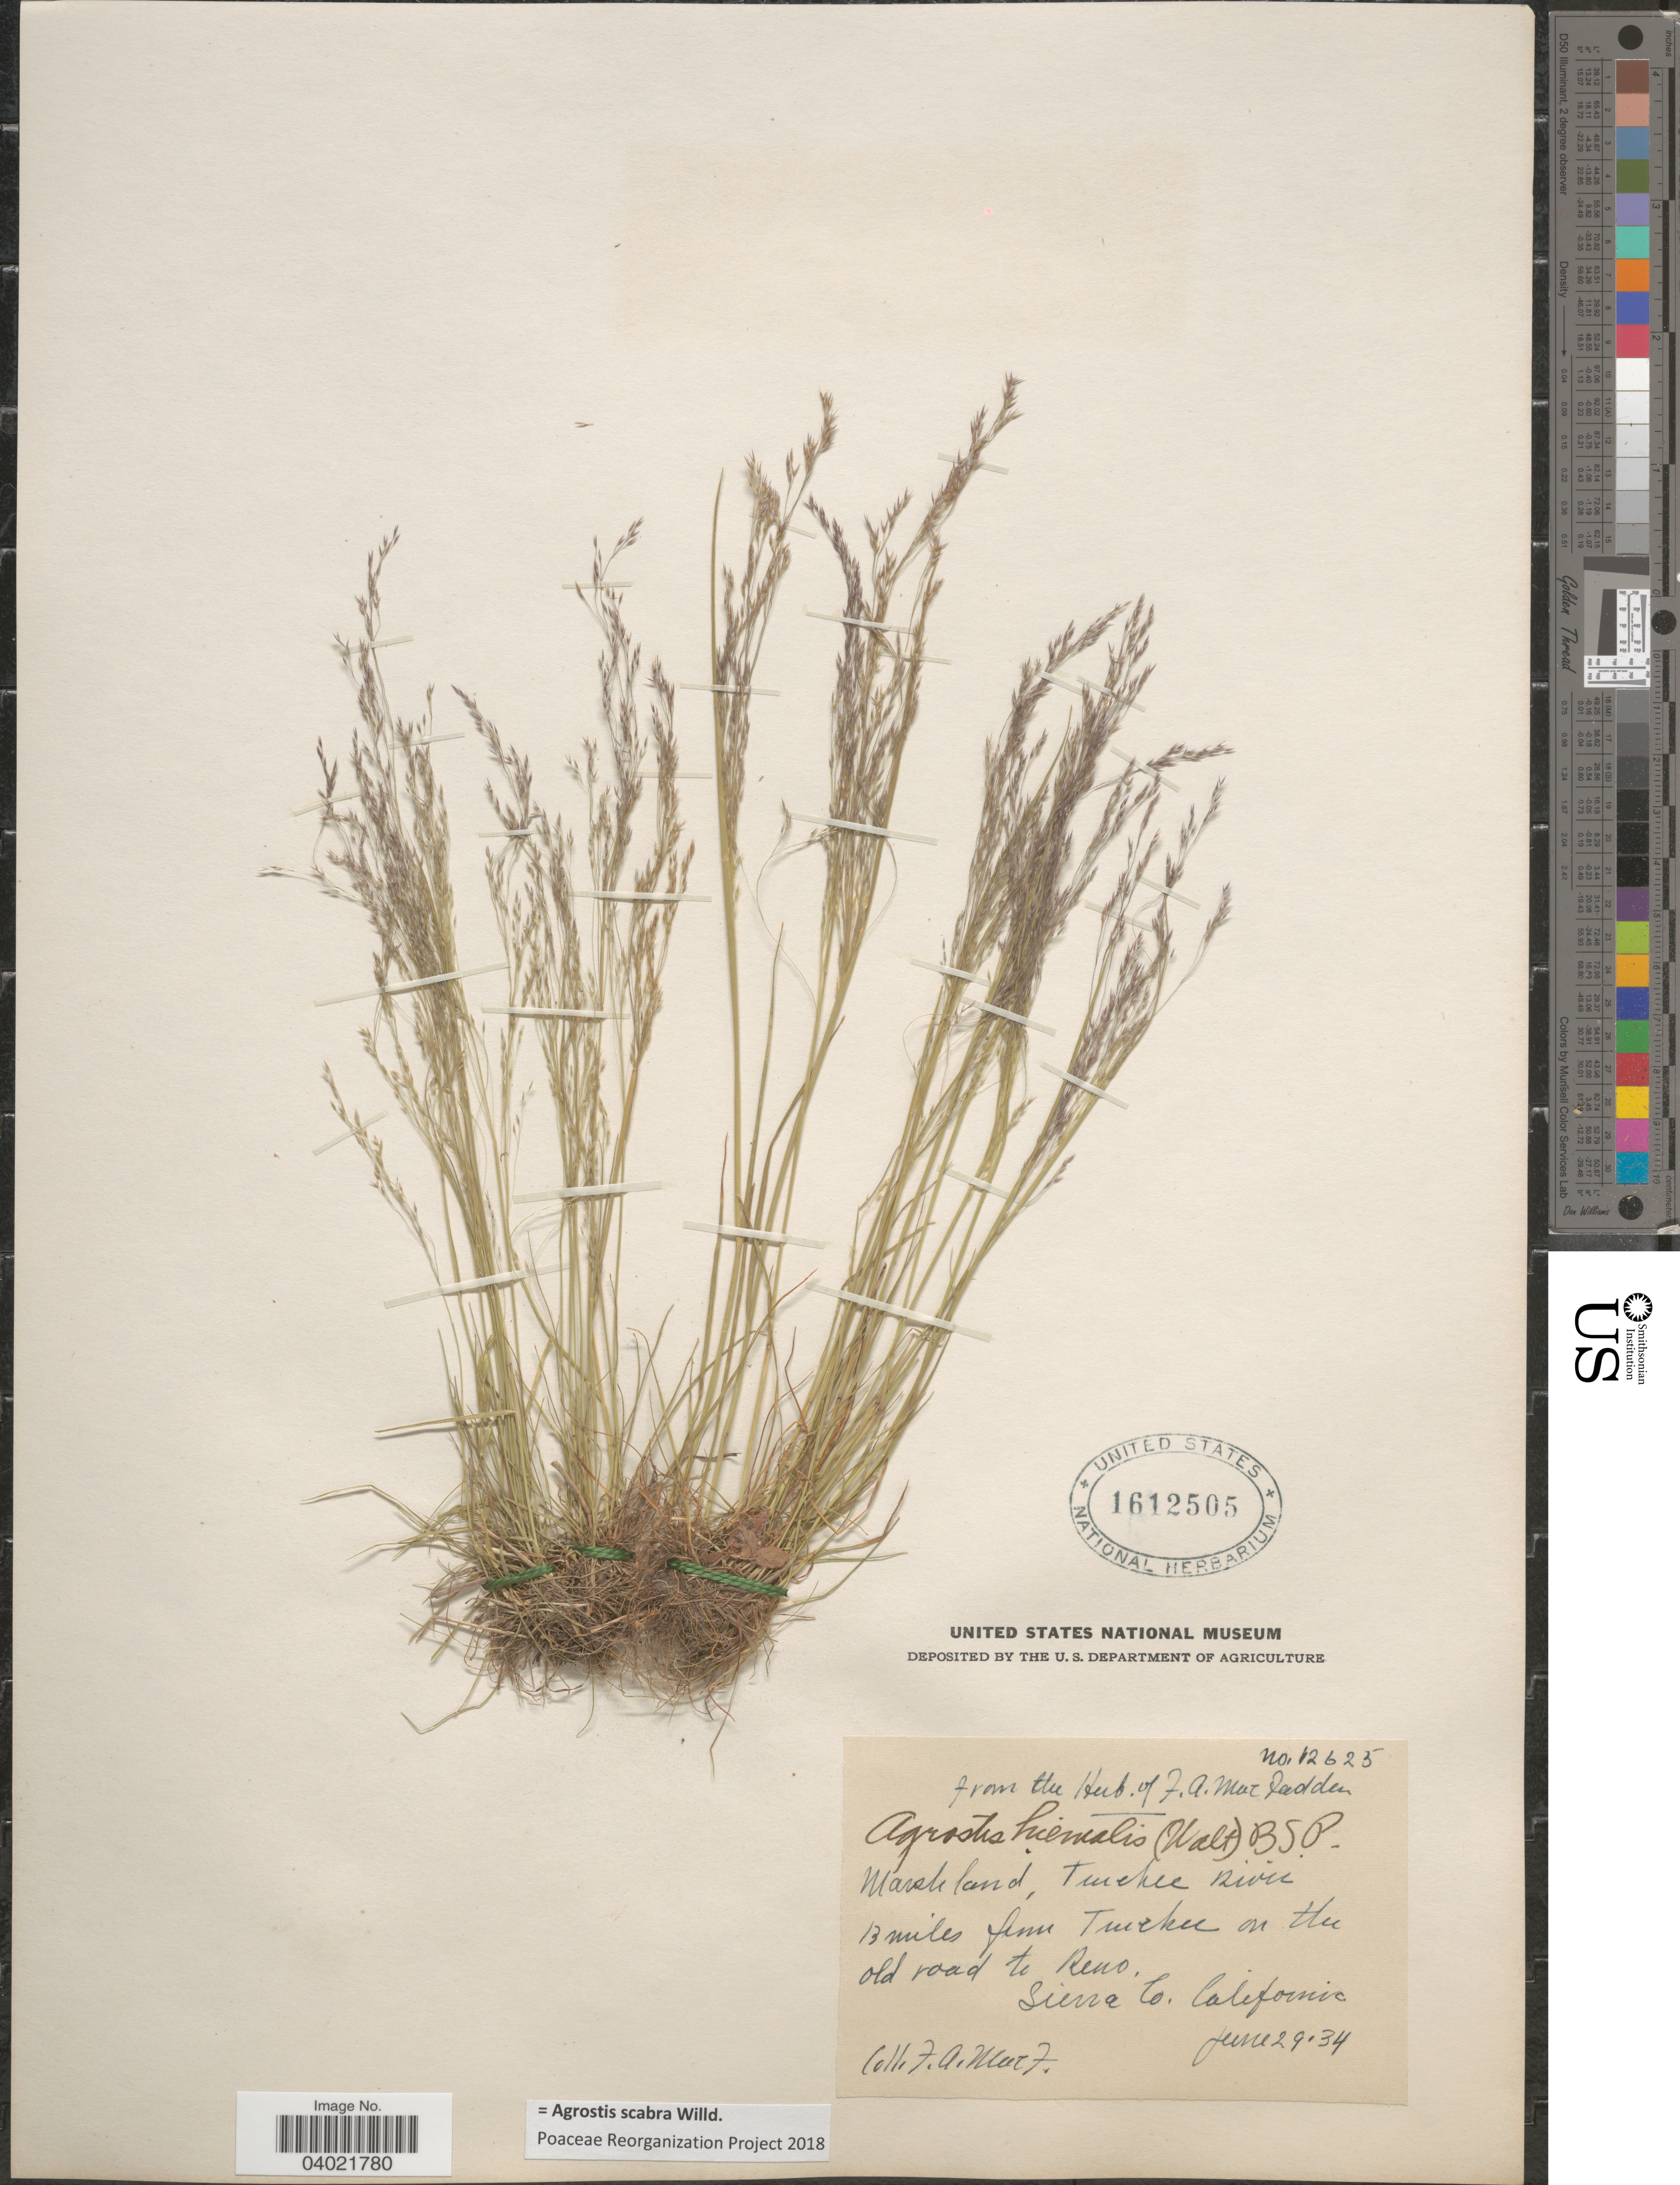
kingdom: Plantae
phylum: Tracheophyta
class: Liliopsida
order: Poales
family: Poaceae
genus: Agrostis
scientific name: Agrostis scabra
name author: Willd.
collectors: F. MacFadden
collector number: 12625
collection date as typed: Transcribed d/m/y: 29/6/34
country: United States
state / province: California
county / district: Sierra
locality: Marshland, Truckee River 13 miles from Truckee on the old road to Reno. Sierra Co.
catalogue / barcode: US 1612505